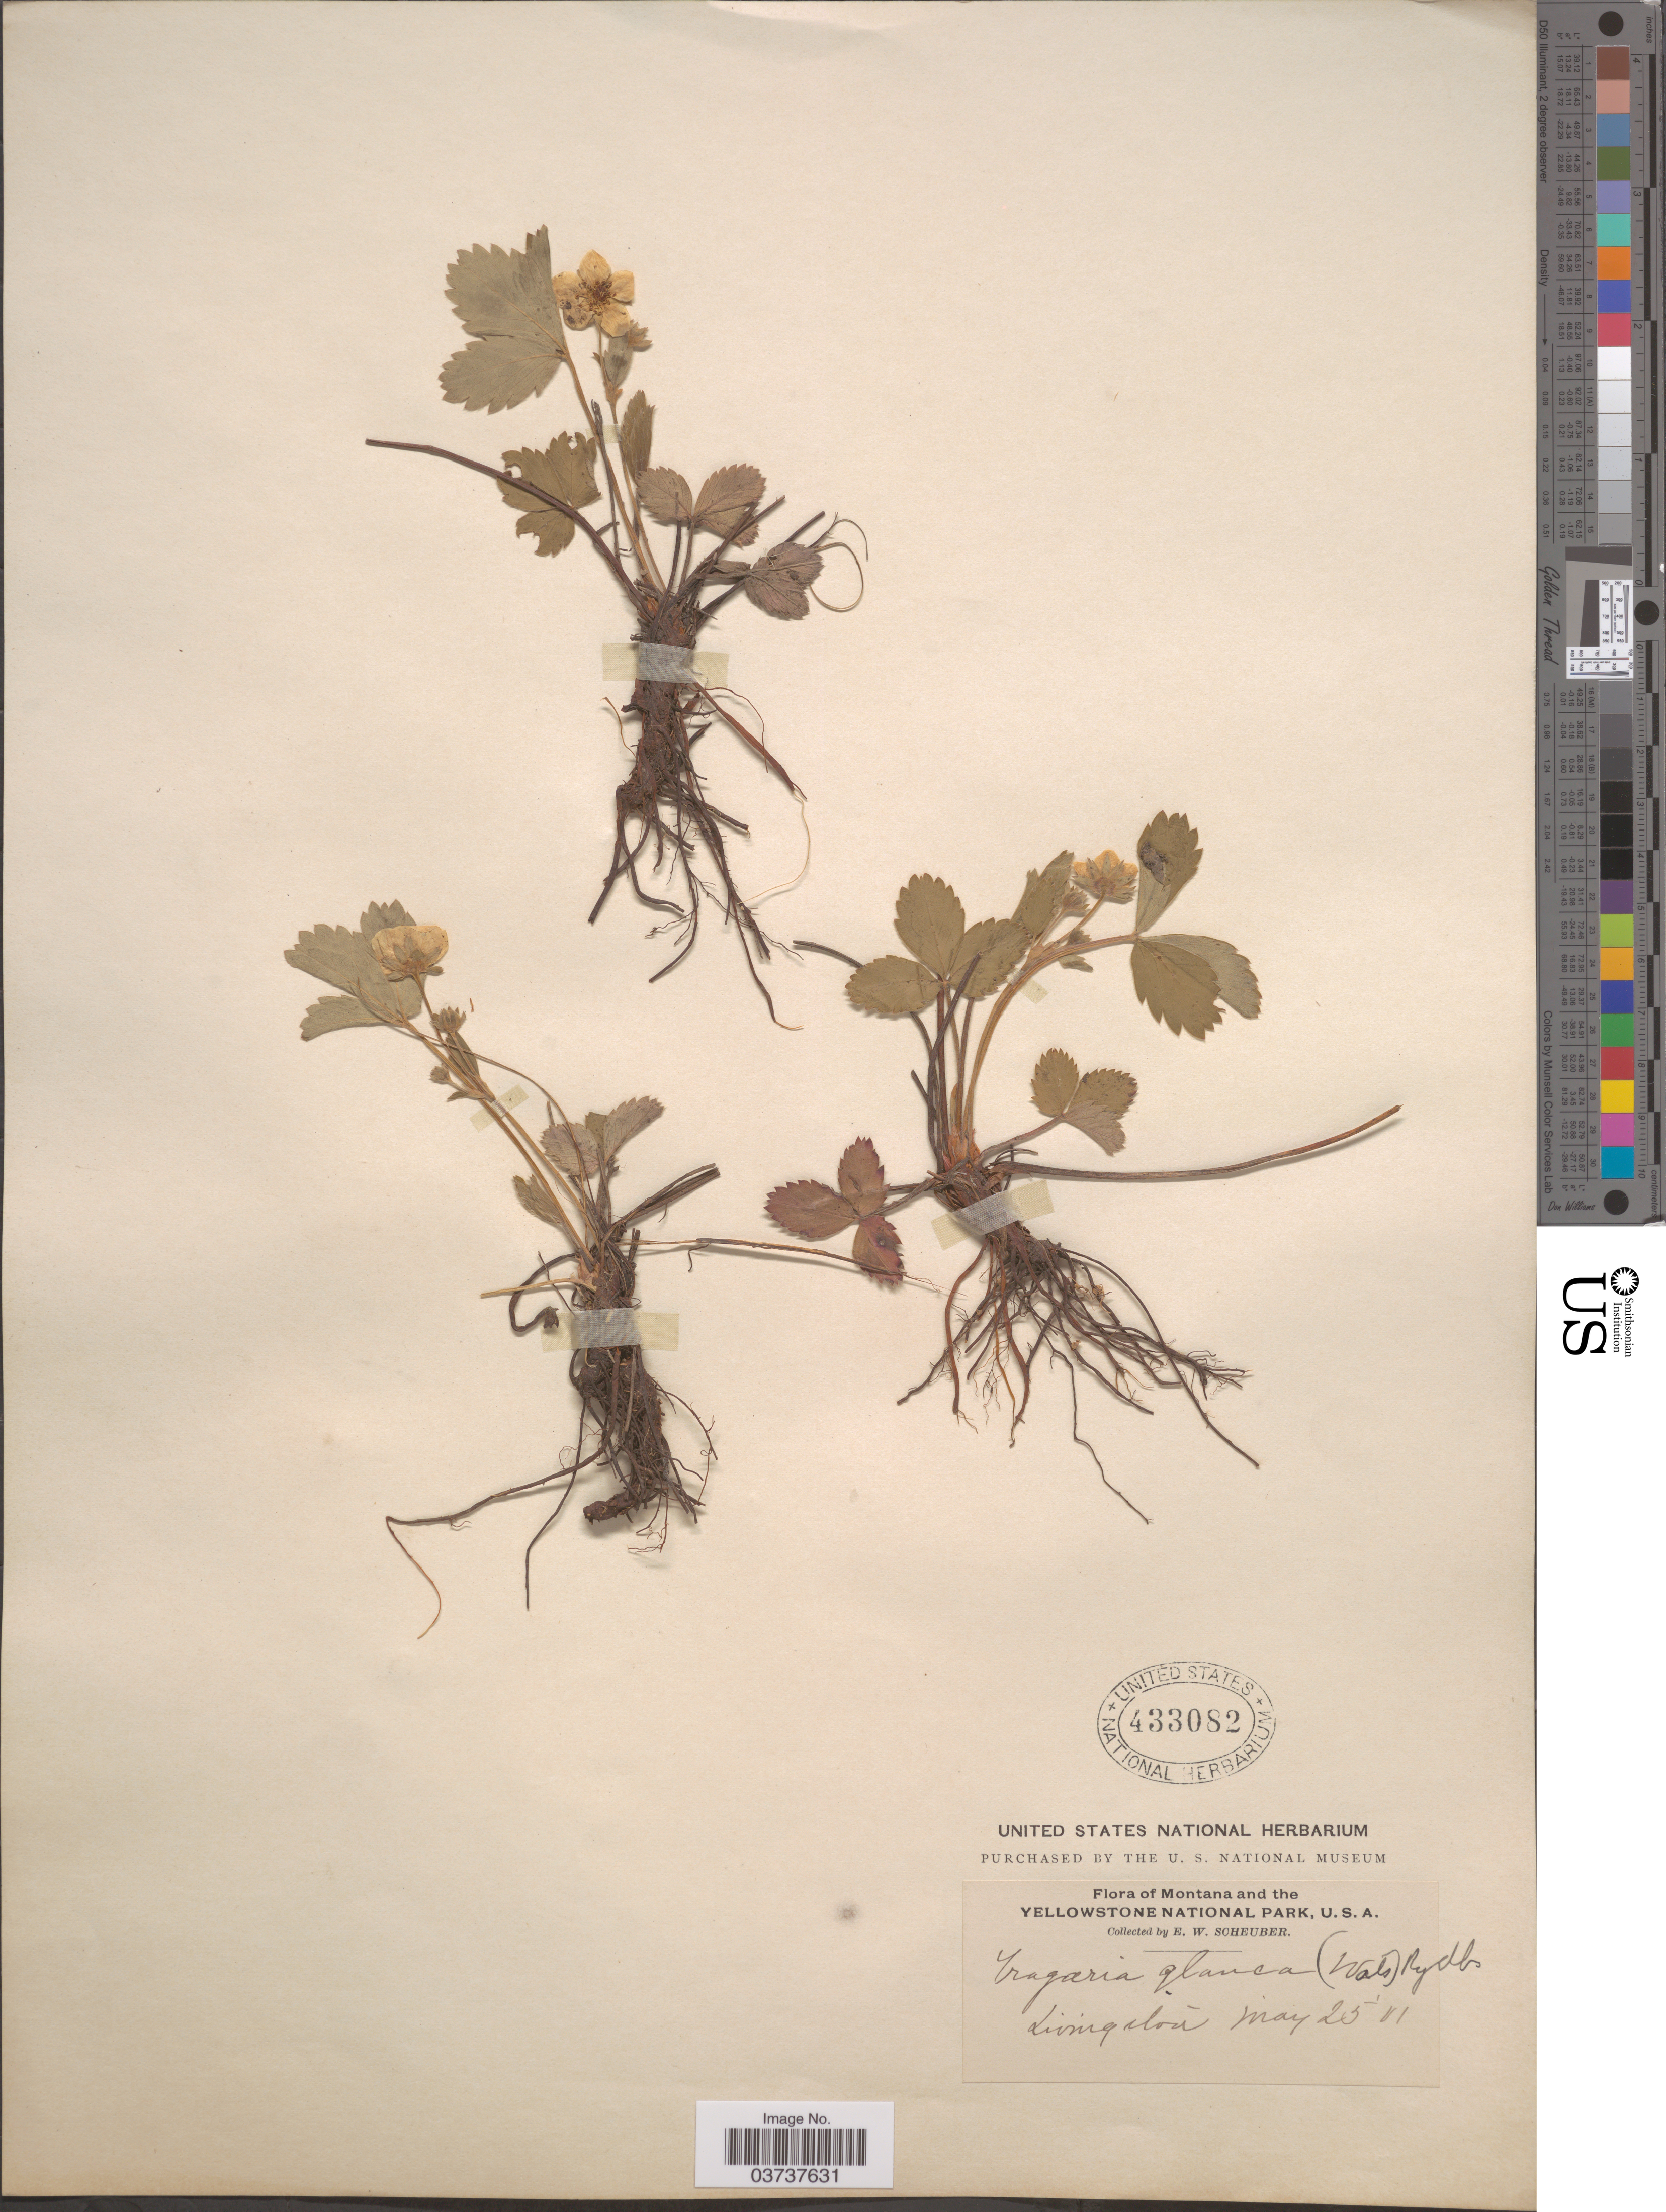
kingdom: Plantae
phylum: Tracheophyta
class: Magnoliopsida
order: Rosales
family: Rosaceae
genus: Fragaria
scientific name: Fragaria virginiana subsp. glauca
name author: (S. Watson) Staudt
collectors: E. Scheuber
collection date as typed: Transcribed d/m/y: 25/5/1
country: United States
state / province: Montana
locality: Yellowstone National Park. Livingston.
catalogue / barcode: US 433082